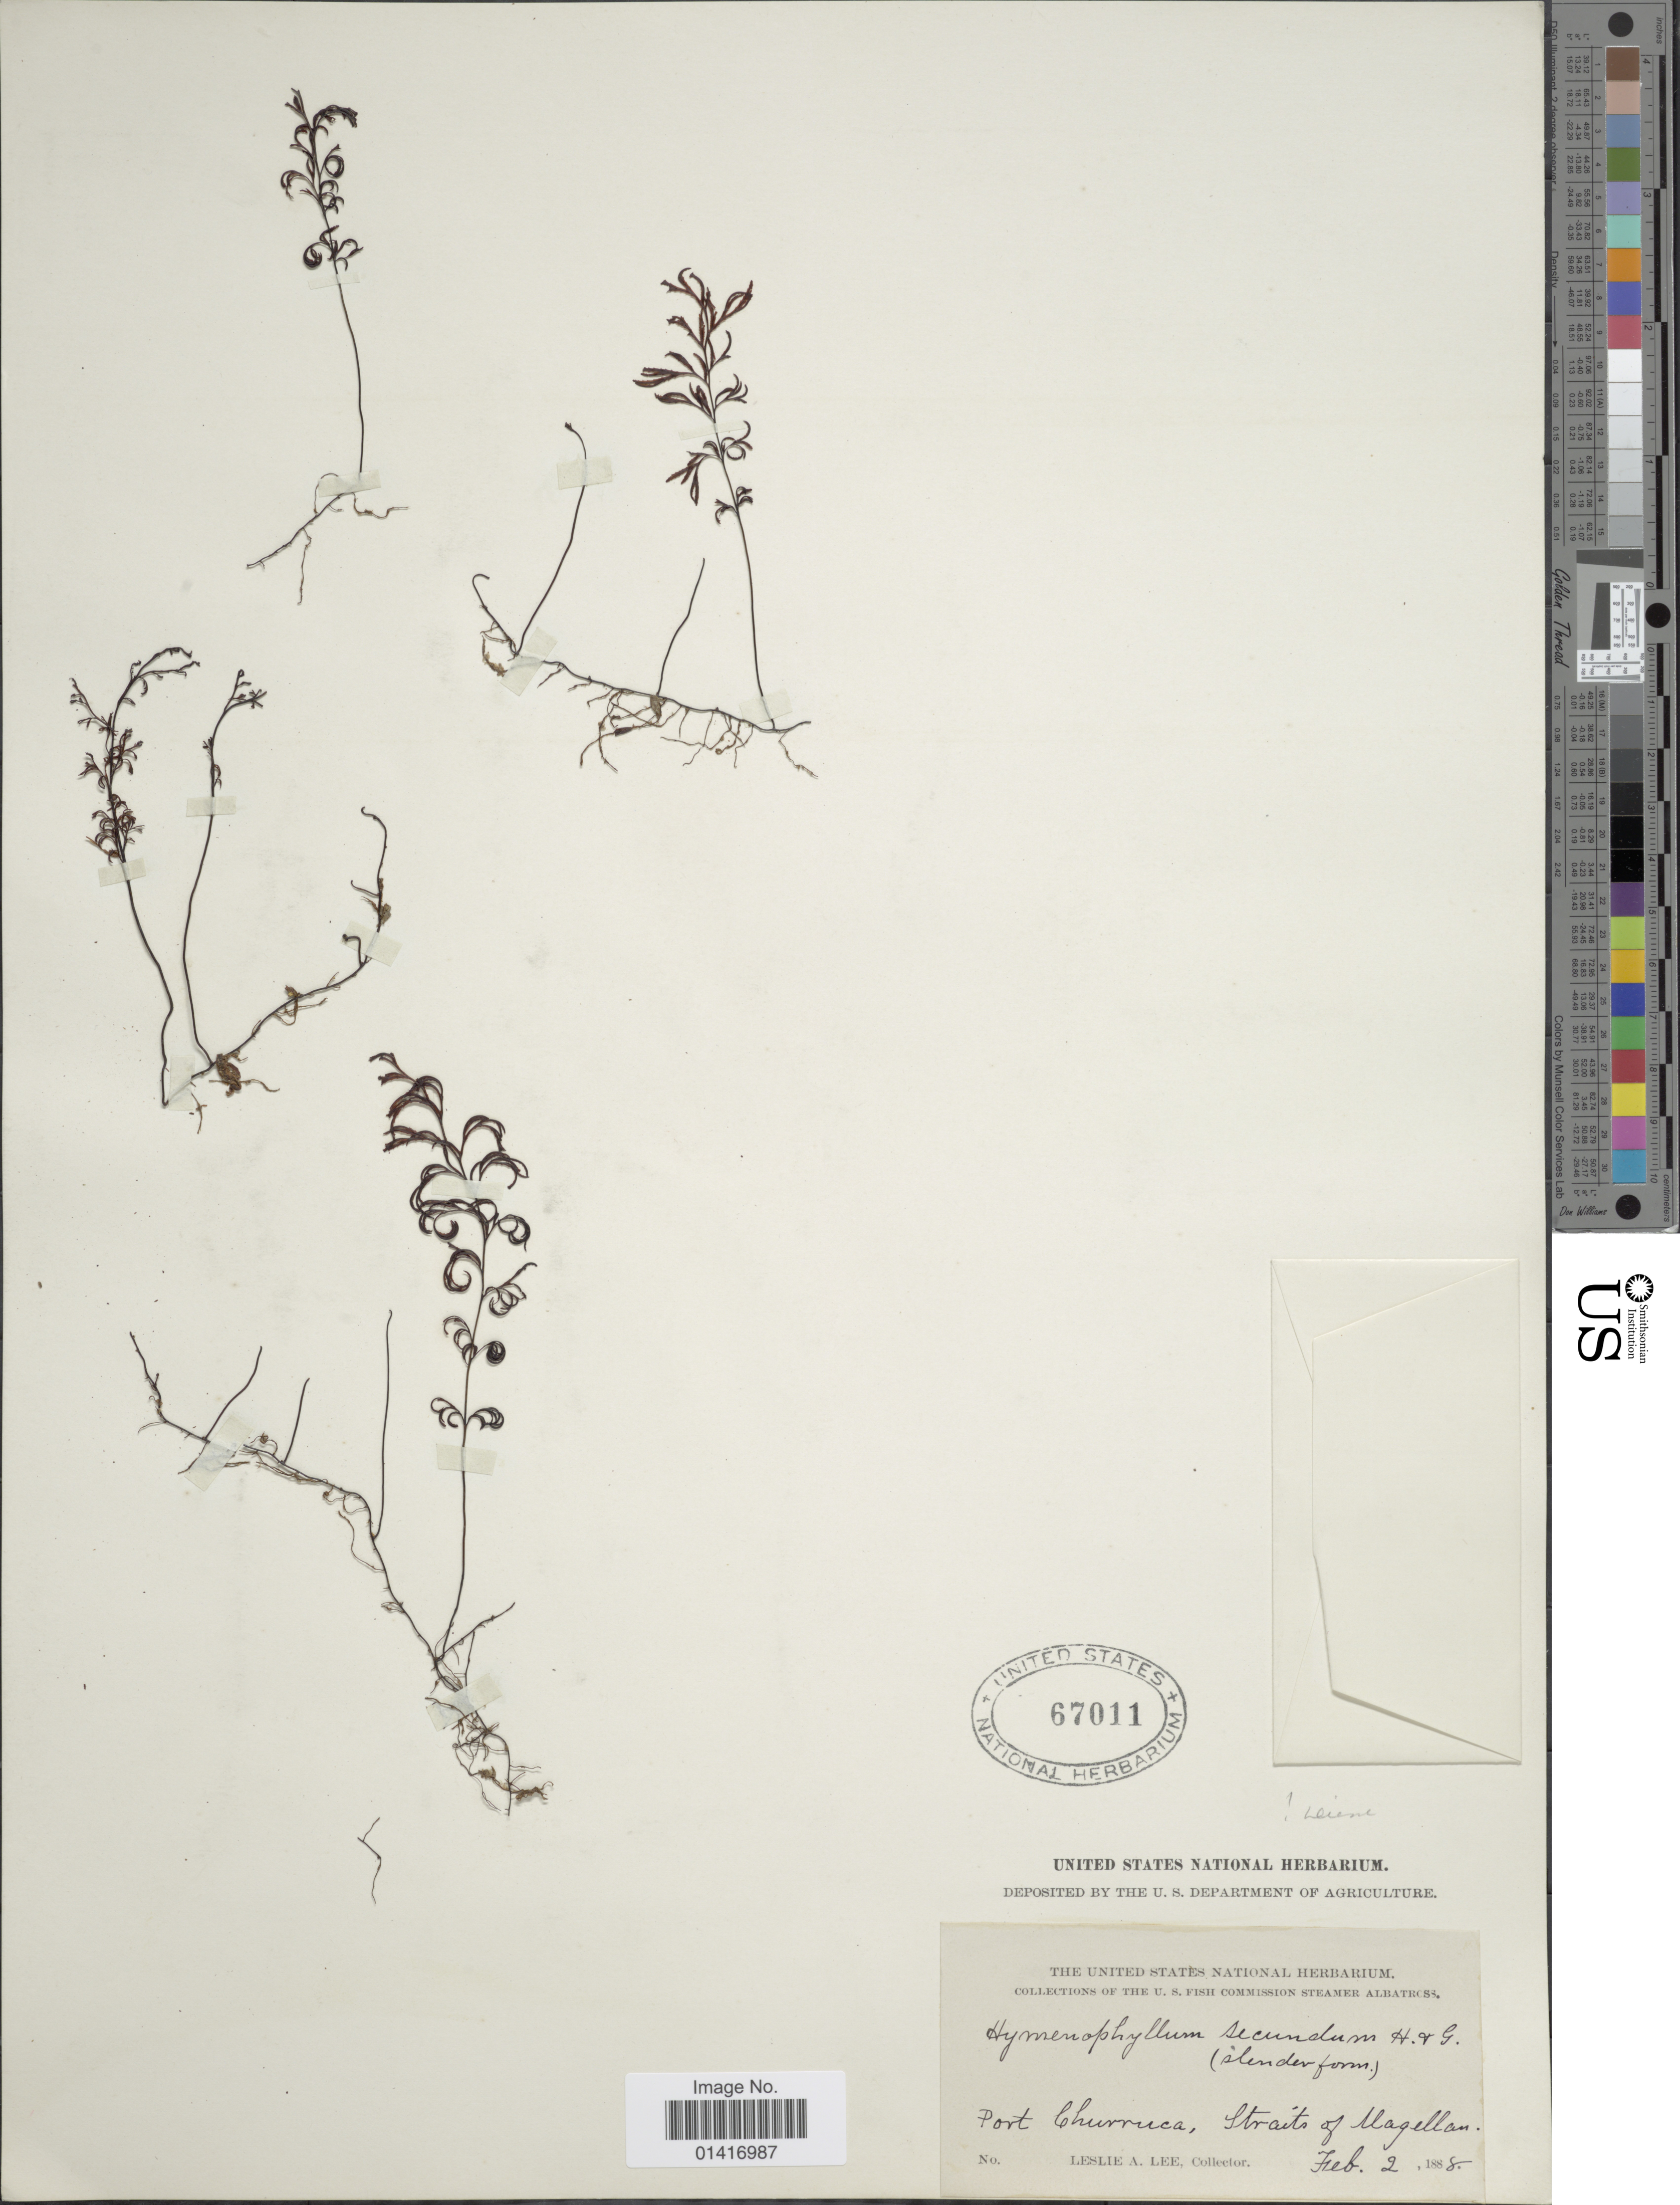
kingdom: Plantae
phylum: Tracheophyta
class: Polypodiopsida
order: Hymenophyllales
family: Hymenophyllaceae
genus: Hymenophyllum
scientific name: Hymenophyllum secundum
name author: Hook. & Grev.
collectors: L. Lee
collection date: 1888-02-02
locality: Port Churruca, Straits of Magellan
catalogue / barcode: US 67011